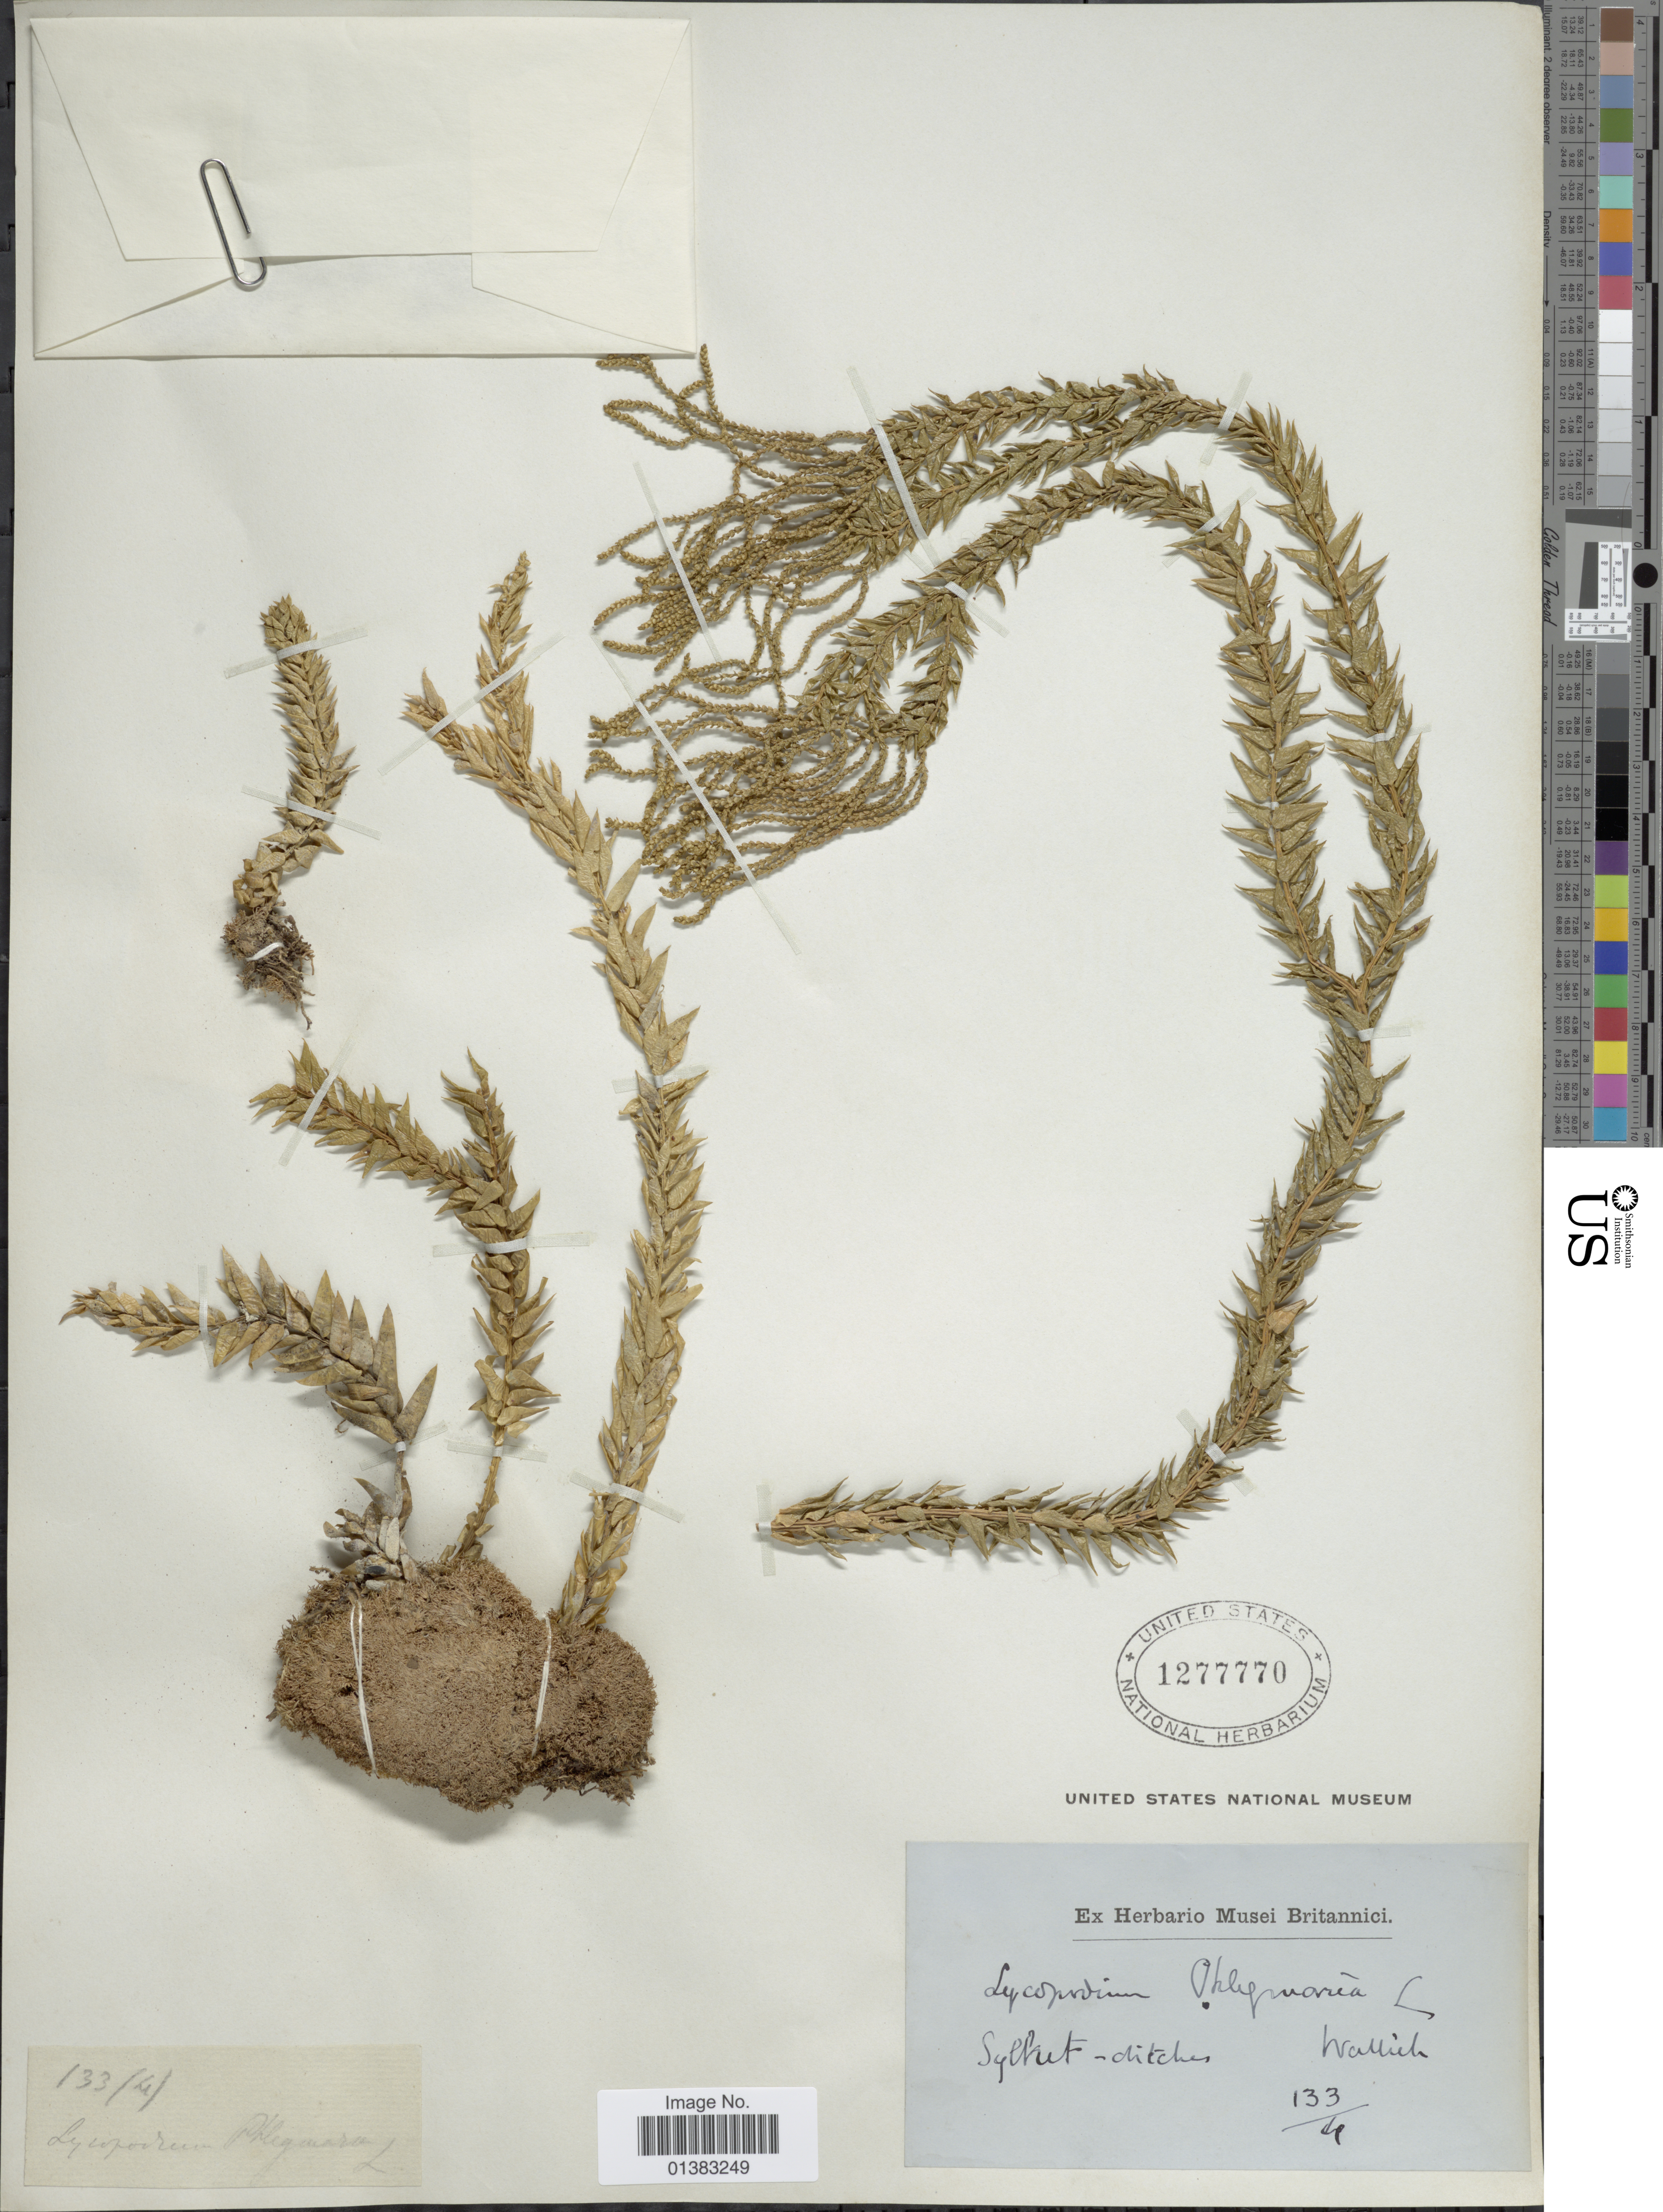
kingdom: Plantae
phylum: Tracheophyta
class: Lycopodiopsida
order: Lycopodiales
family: Lycopodiaceae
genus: Phlegmariurus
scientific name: Phlegmariurus phlegmaria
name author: (L.) Holub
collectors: -- Wallich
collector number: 133/4*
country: Bangladesh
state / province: Sylhet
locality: Sylket-ditches [interpreted]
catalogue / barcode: US 1277770